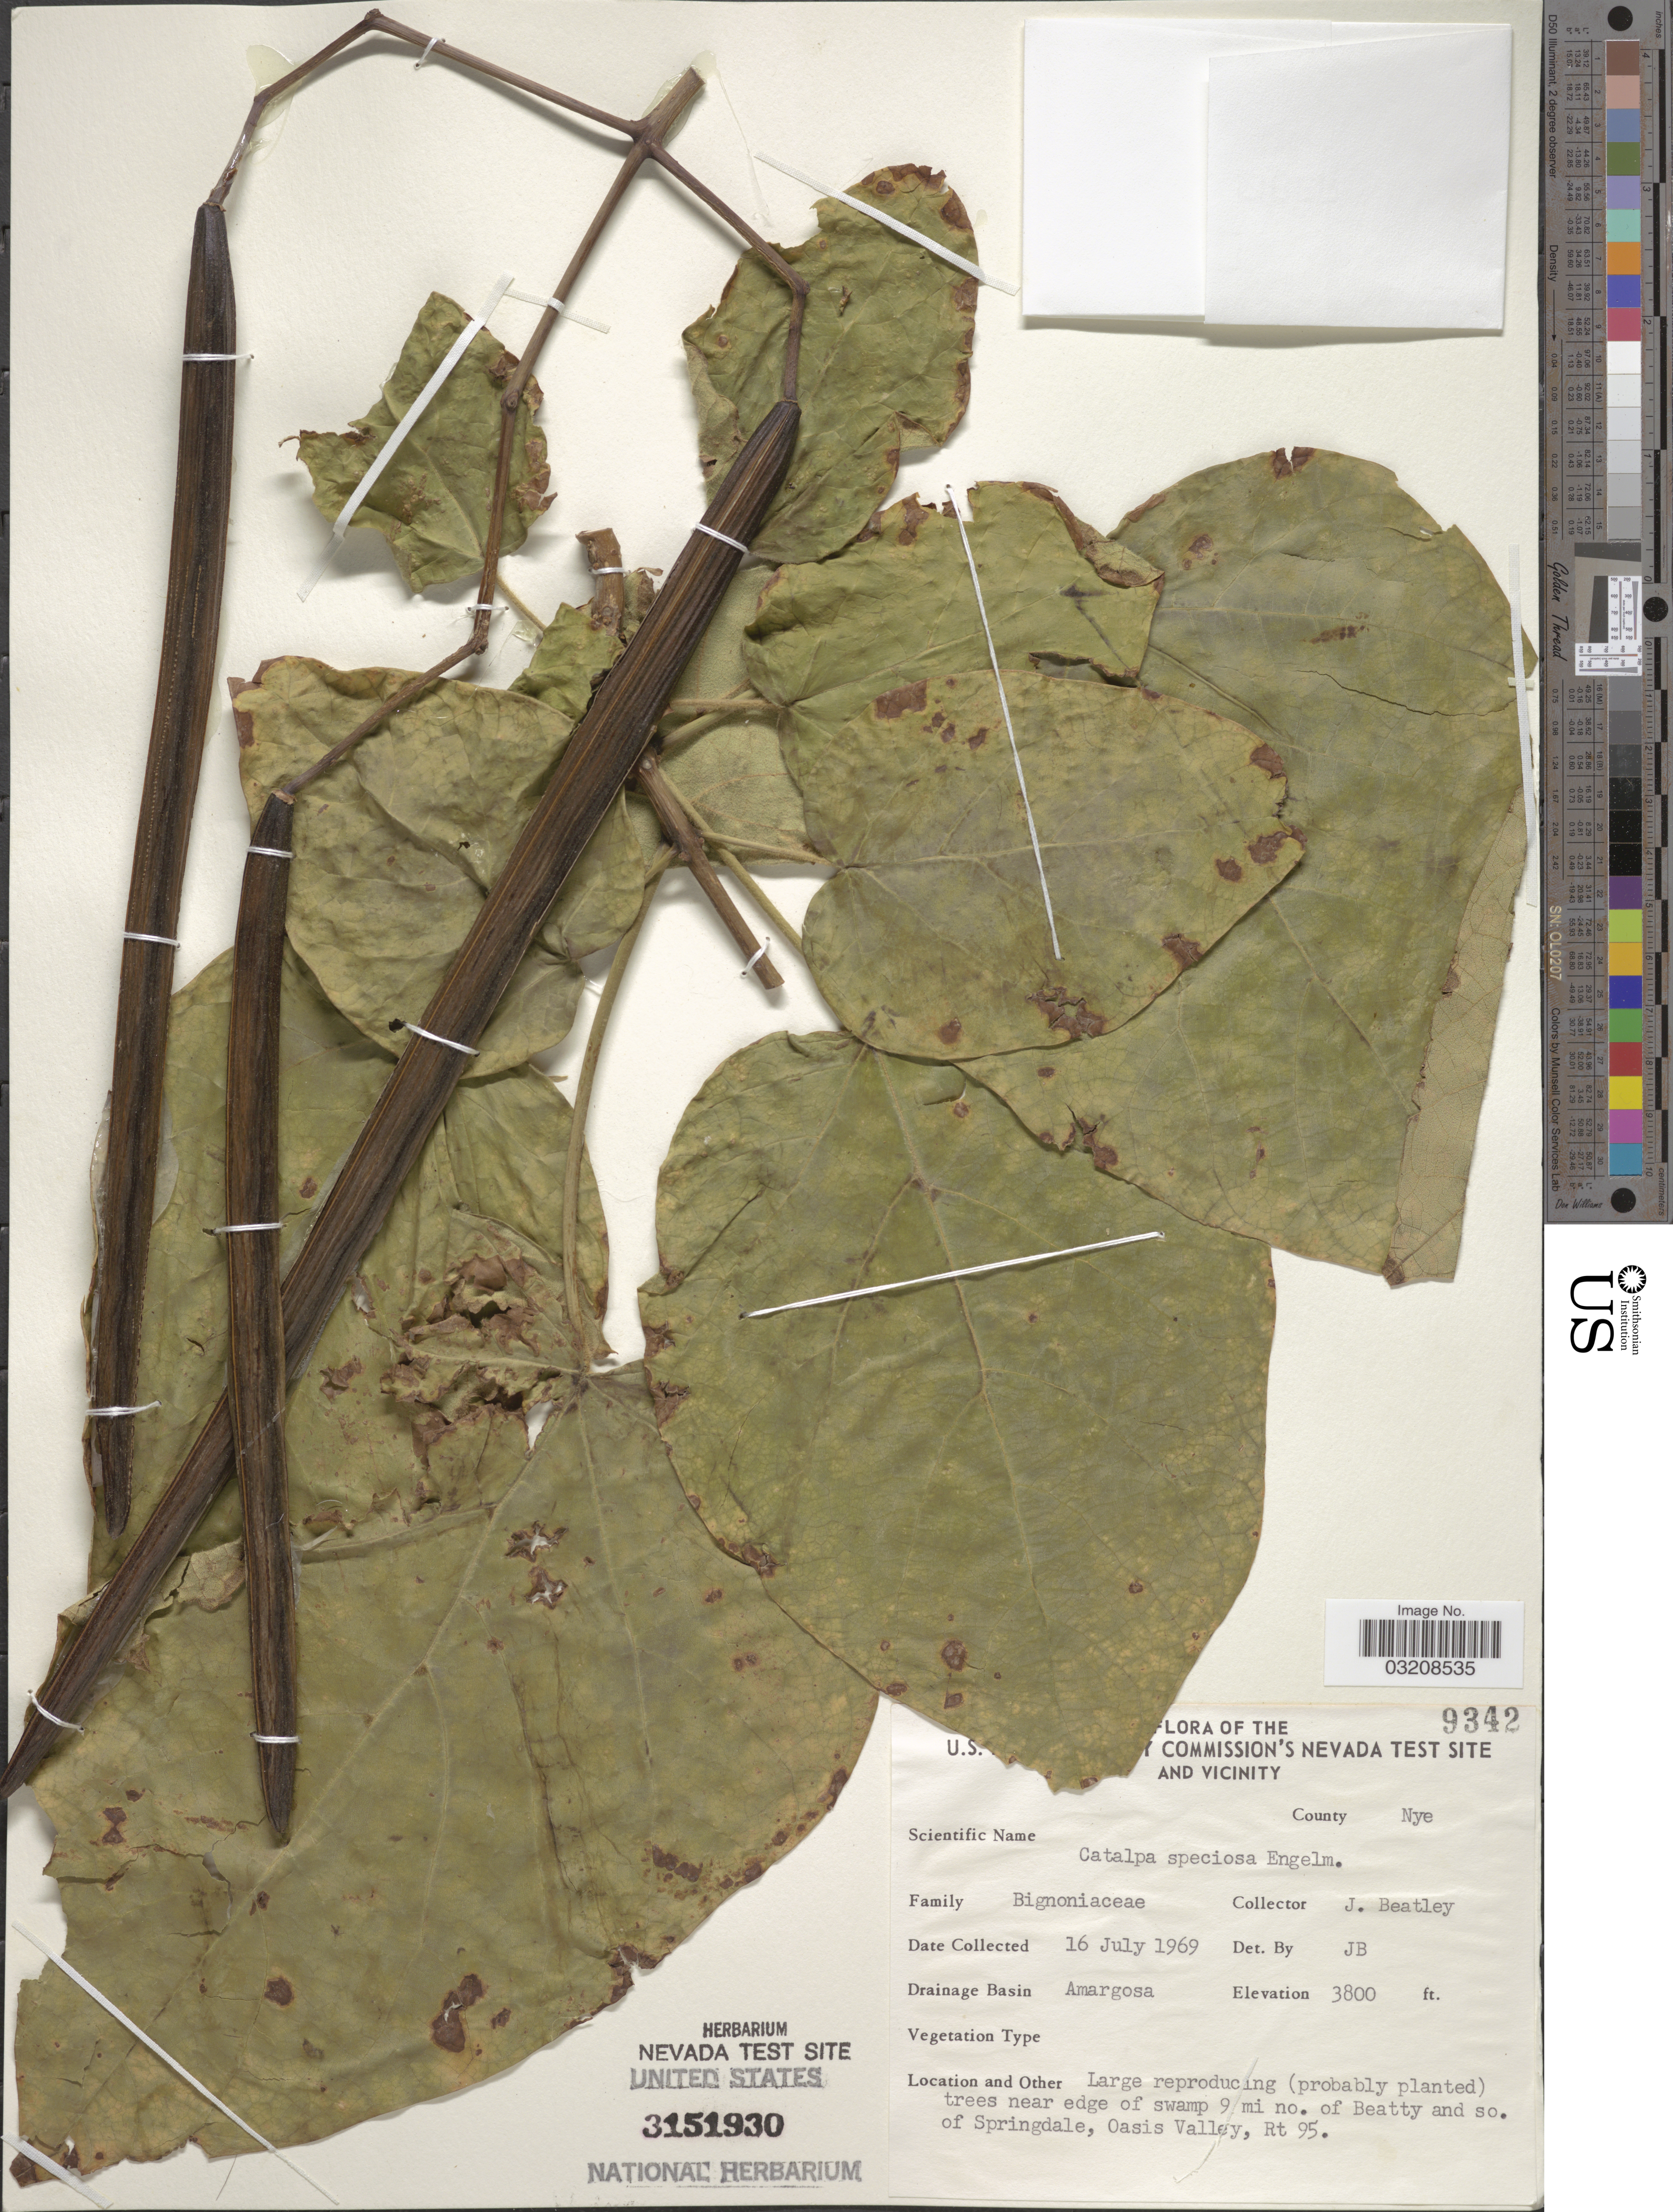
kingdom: Plantae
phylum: Tracheophyta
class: Magnoliopsida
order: Lamiales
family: Bignoniaceae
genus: Catalpa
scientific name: Catalpa speciosa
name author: (Warder) Warder ex Engelm.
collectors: J. C. Beatley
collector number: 9342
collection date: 1969-07-16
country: United States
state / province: Nevada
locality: U.S.A Atomic Energy Commission's Nevada Test Site and vicinity. County Nye. Drainage Basin Amargosa. Near edge of swamp 9 mi no. of Beatty and so. of Springdale, Oasis Valley, Rt 95.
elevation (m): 1158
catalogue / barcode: US 3151930